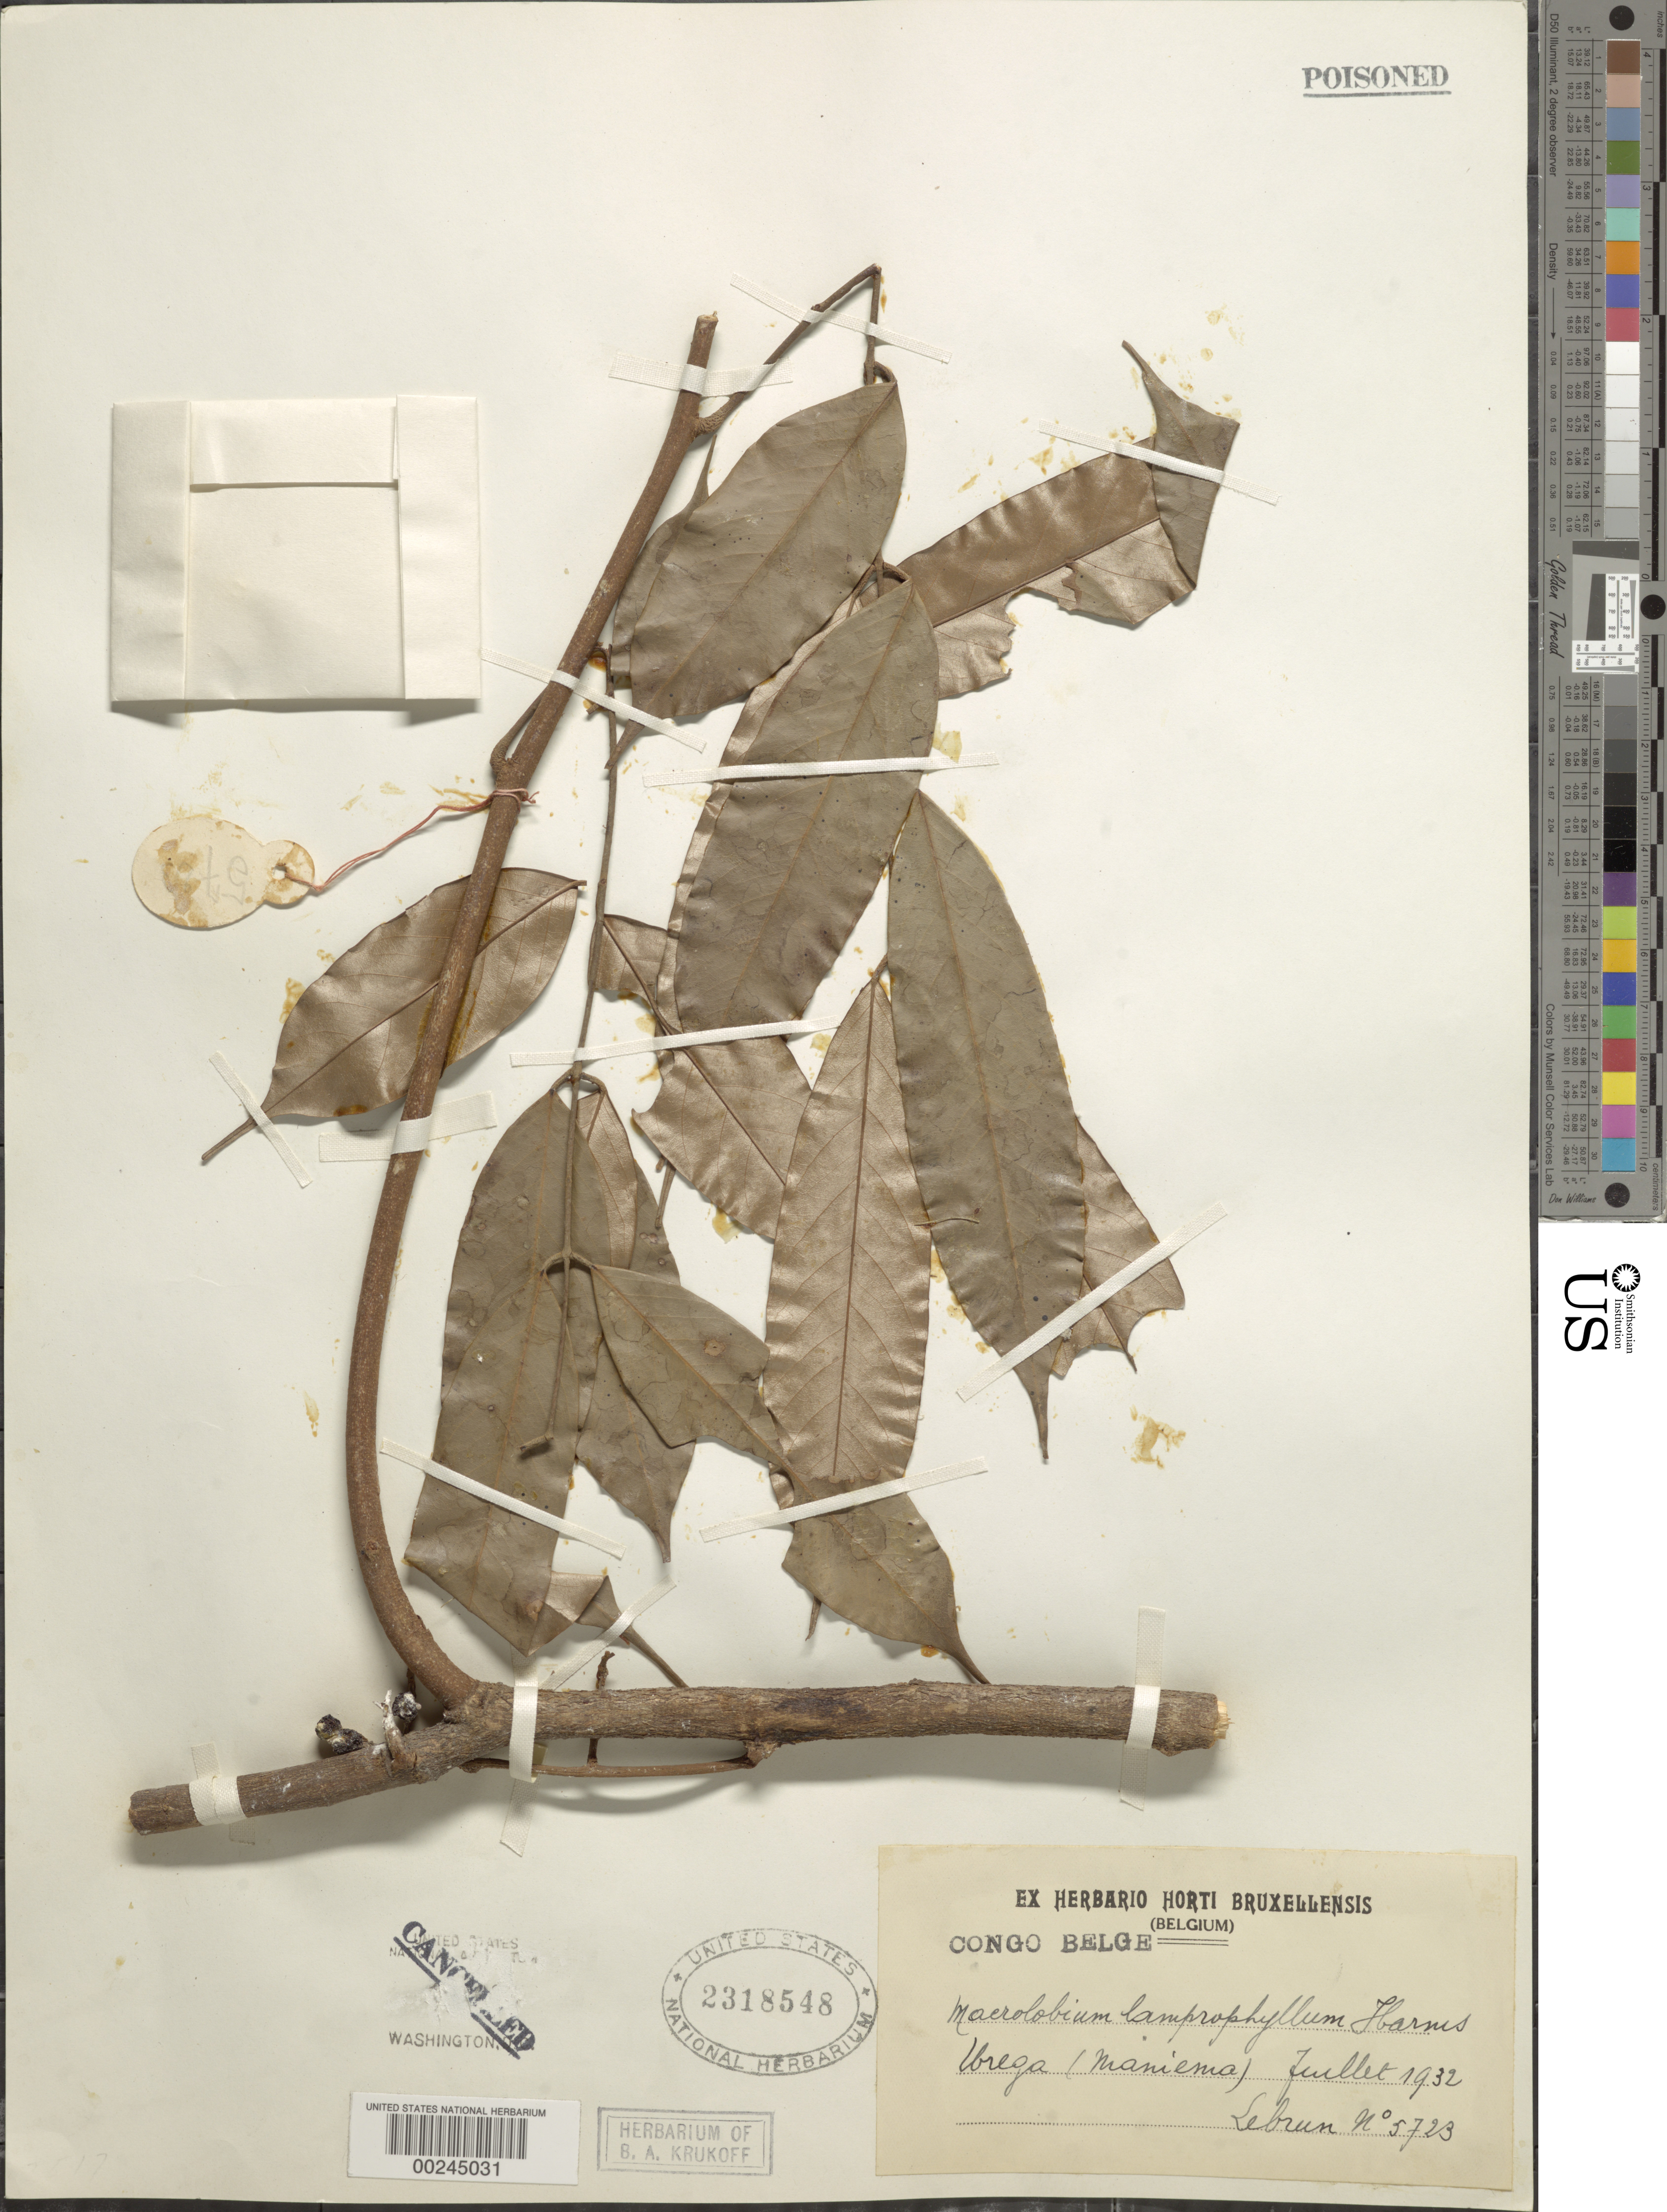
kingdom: Plantae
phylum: Tracheophyta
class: Magnoliopsida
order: Fabales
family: Fabaceae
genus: Anthonotha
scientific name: Anthonotha lamprophylla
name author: (Harms) J. Léonard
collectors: J. A. Lebrun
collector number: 5723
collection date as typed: Jul 1932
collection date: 1932-07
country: Congo, Democratic Republic of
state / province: Maniema (?)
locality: Ibrega (maniema)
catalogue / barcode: US 2318548